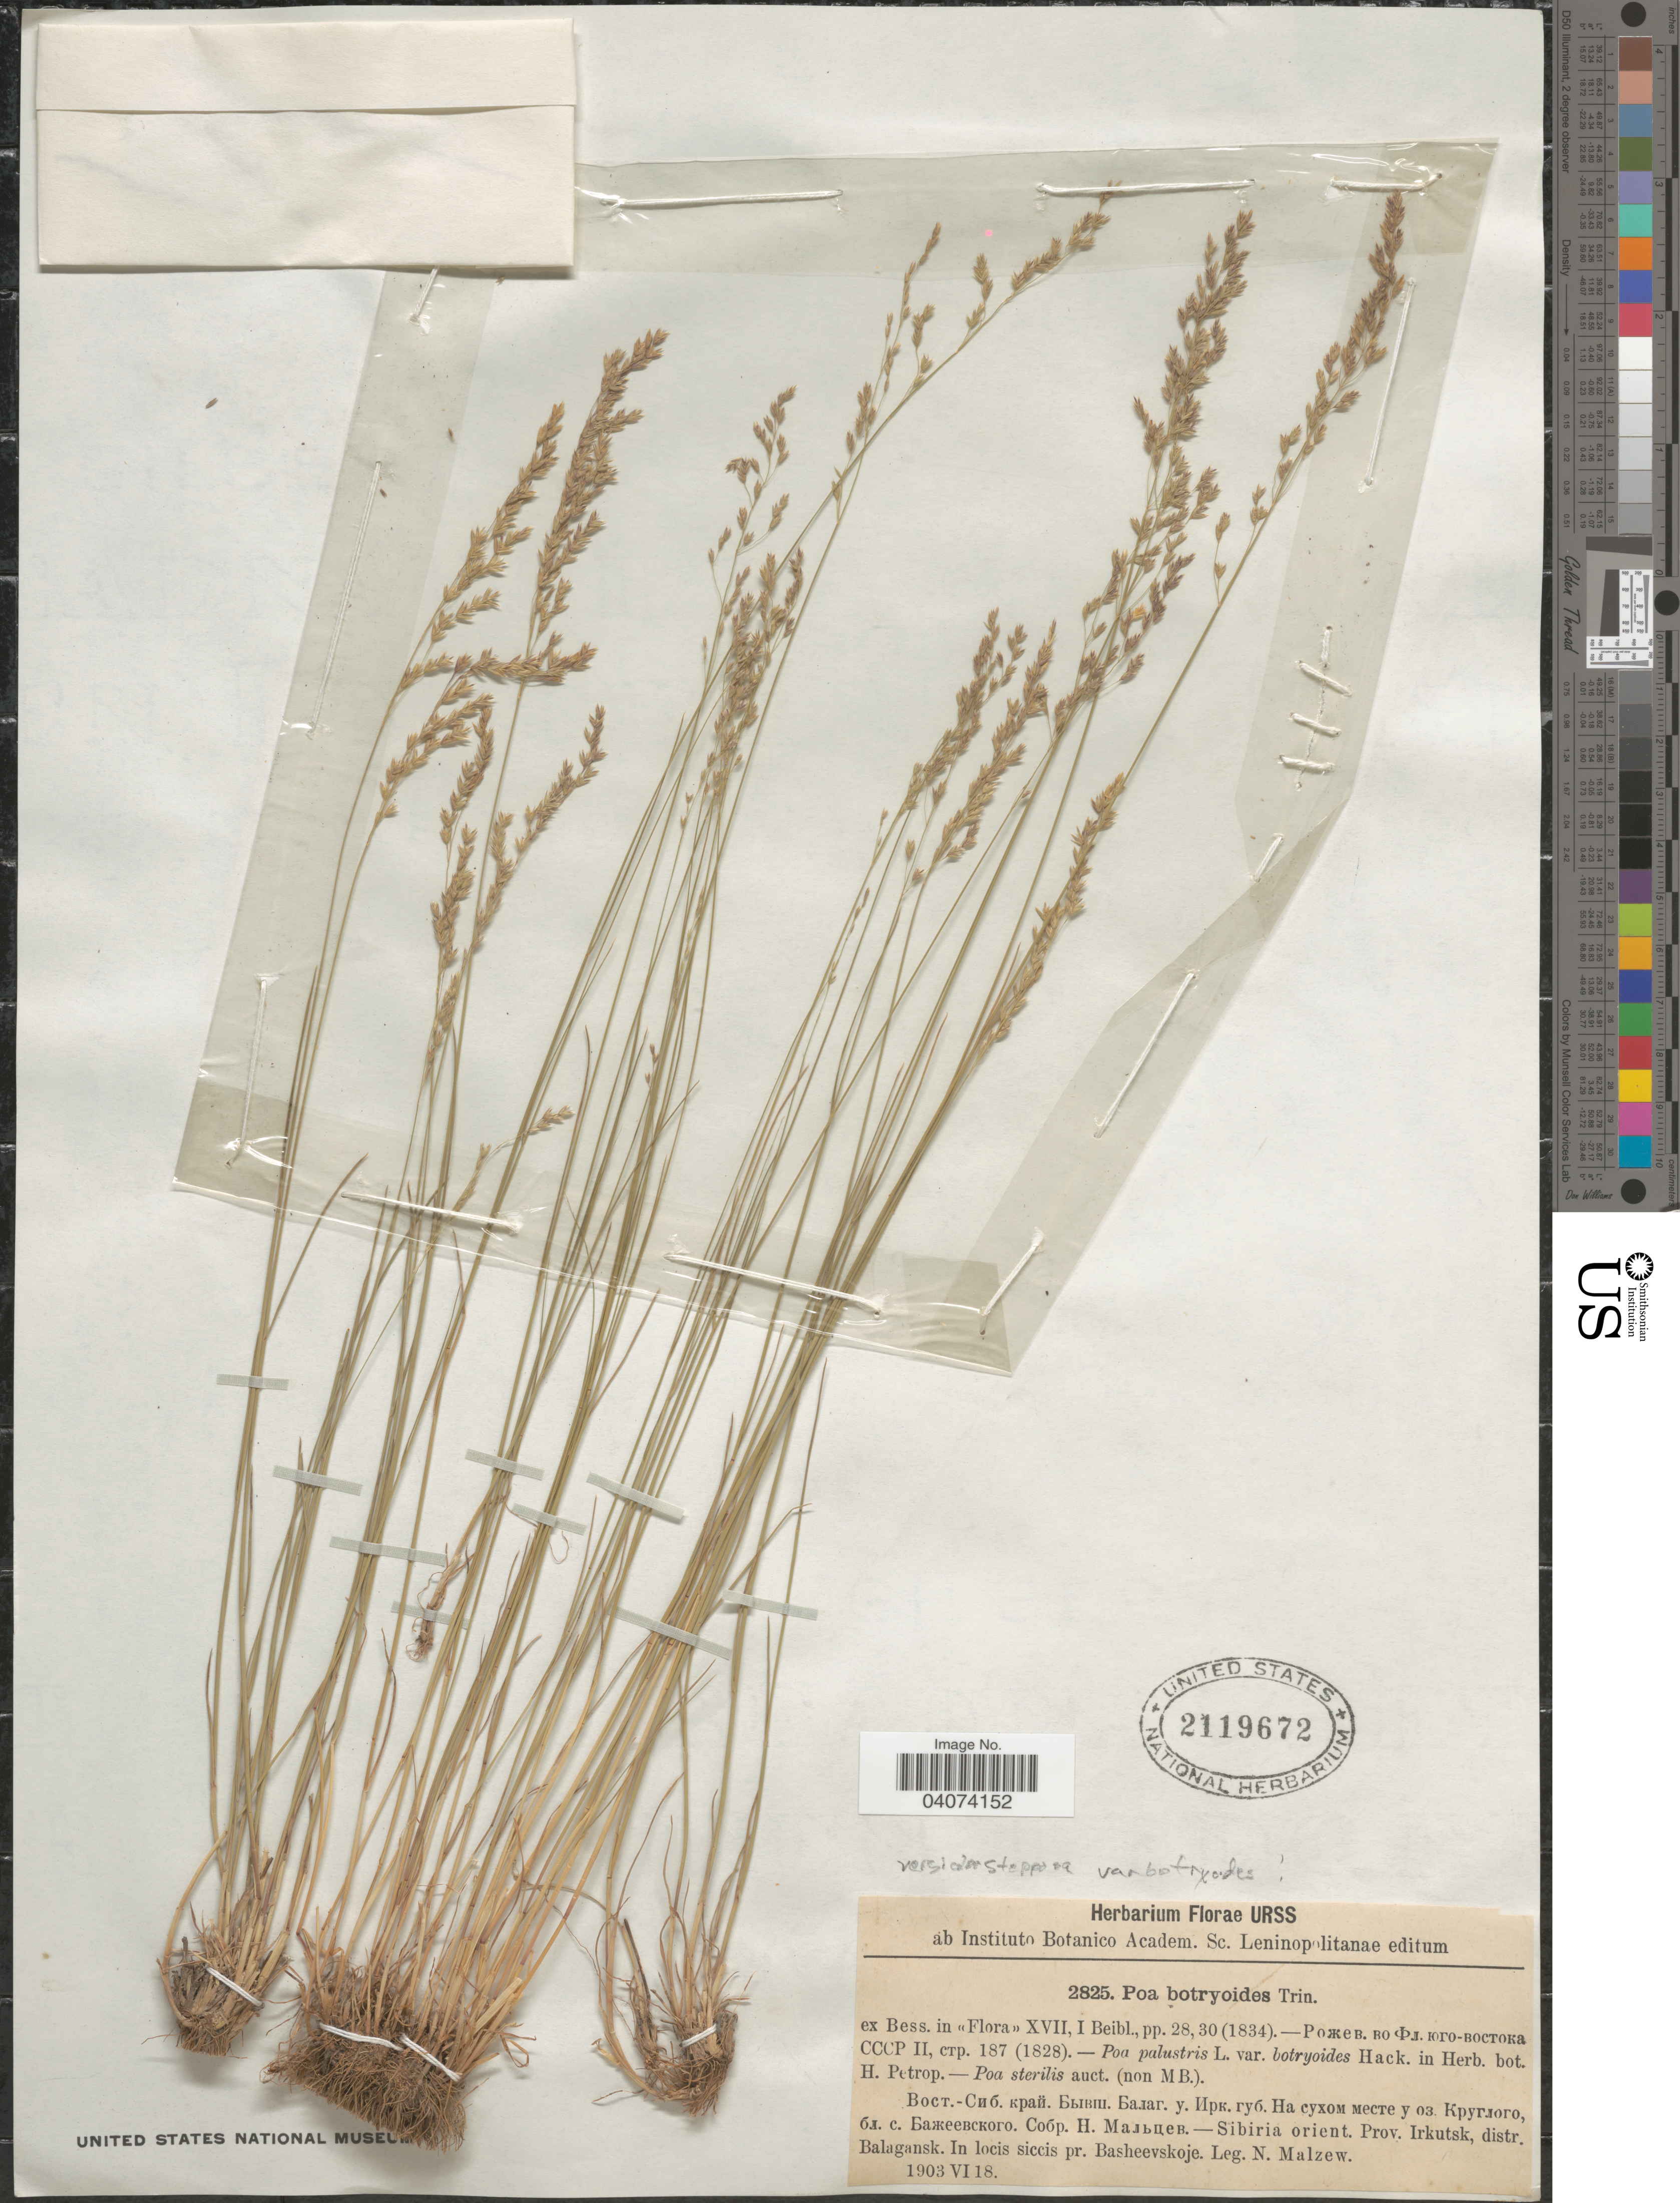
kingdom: Plantae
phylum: Tracheophyta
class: Liliopsida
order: Poales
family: Poaceae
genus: Poa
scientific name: Poa versicolor subsp. stepposa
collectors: N. Malzew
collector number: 2825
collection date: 1903-06-18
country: Russian Federation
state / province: Irkutsk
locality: Sibiria orient. Prov. Irkutsk, distr. Balagansk. In locis siccis pr. Basheevskoje.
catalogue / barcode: US 2119672